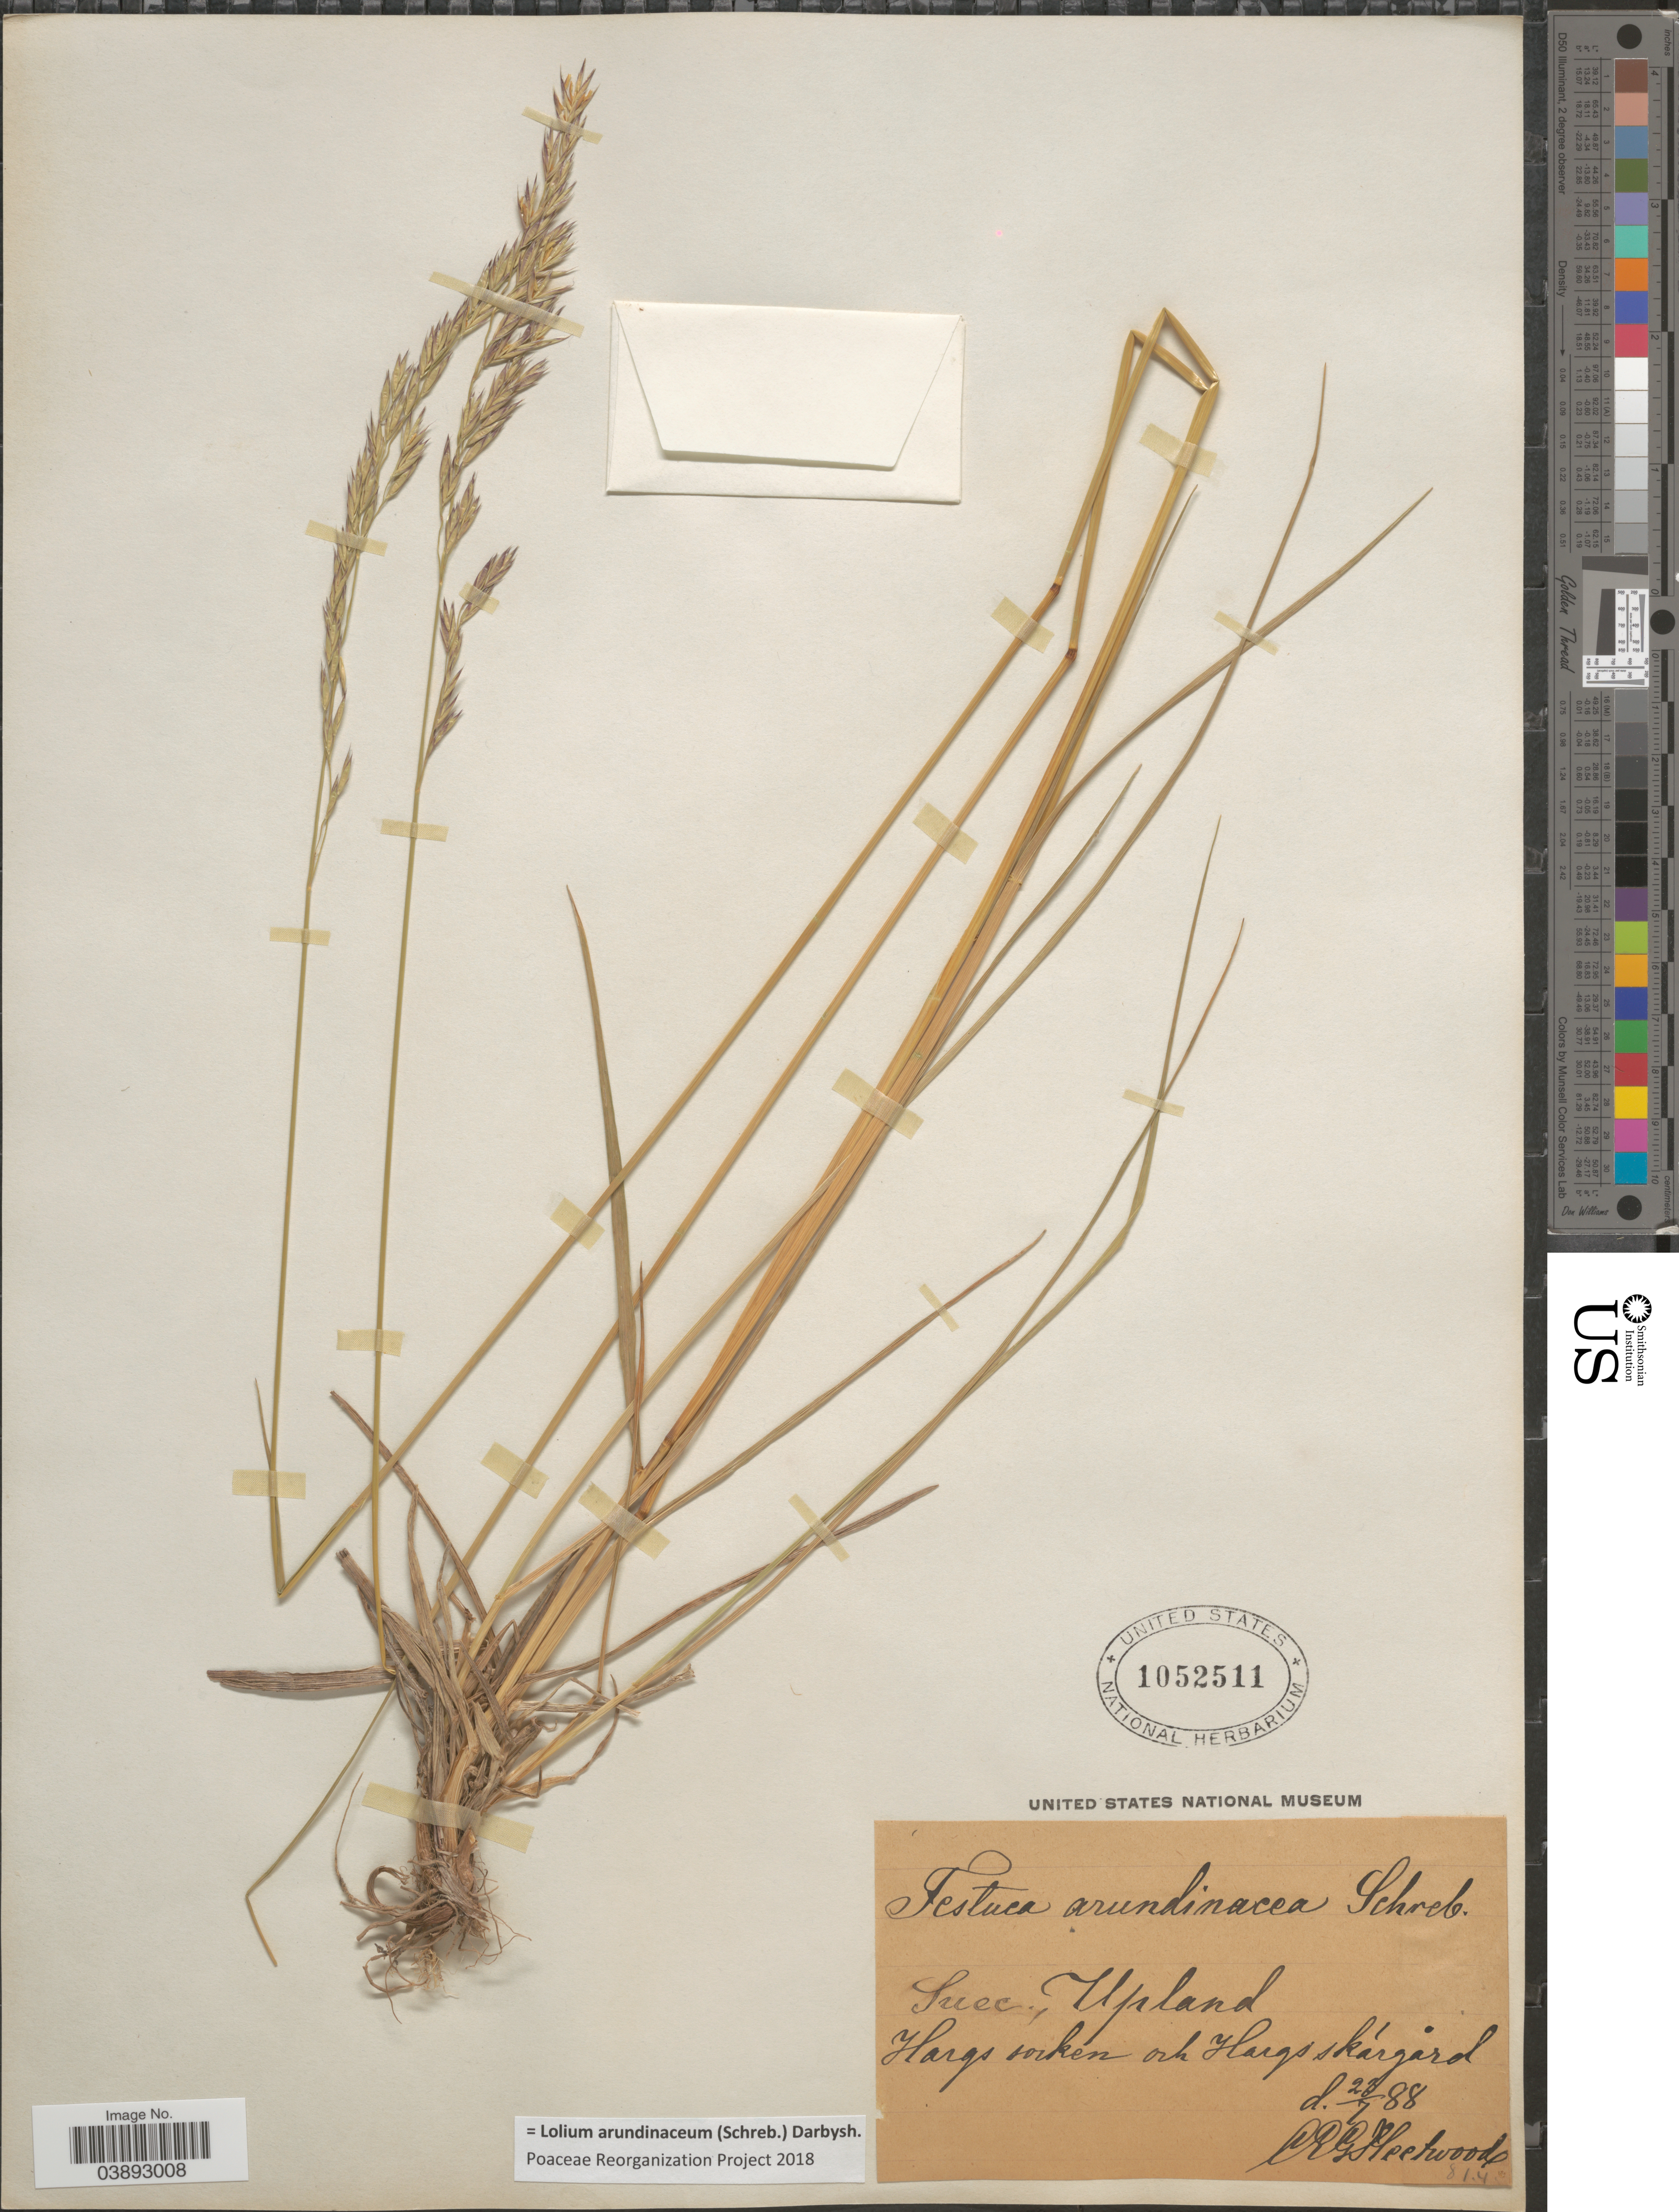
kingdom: Plantae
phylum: Tracheophyta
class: Liliopsida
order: Poales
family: Poaceae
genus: Lolium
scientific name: Lolium arundinaceum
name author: (Schreb.) Darbysh.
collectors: C. Heetwoods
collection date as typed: Transcribed d/m/y: 23/7/88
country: Sweden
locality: Suec., Upland. Hargs socken ork Hargs Skárgard.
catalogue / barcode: US 1052511